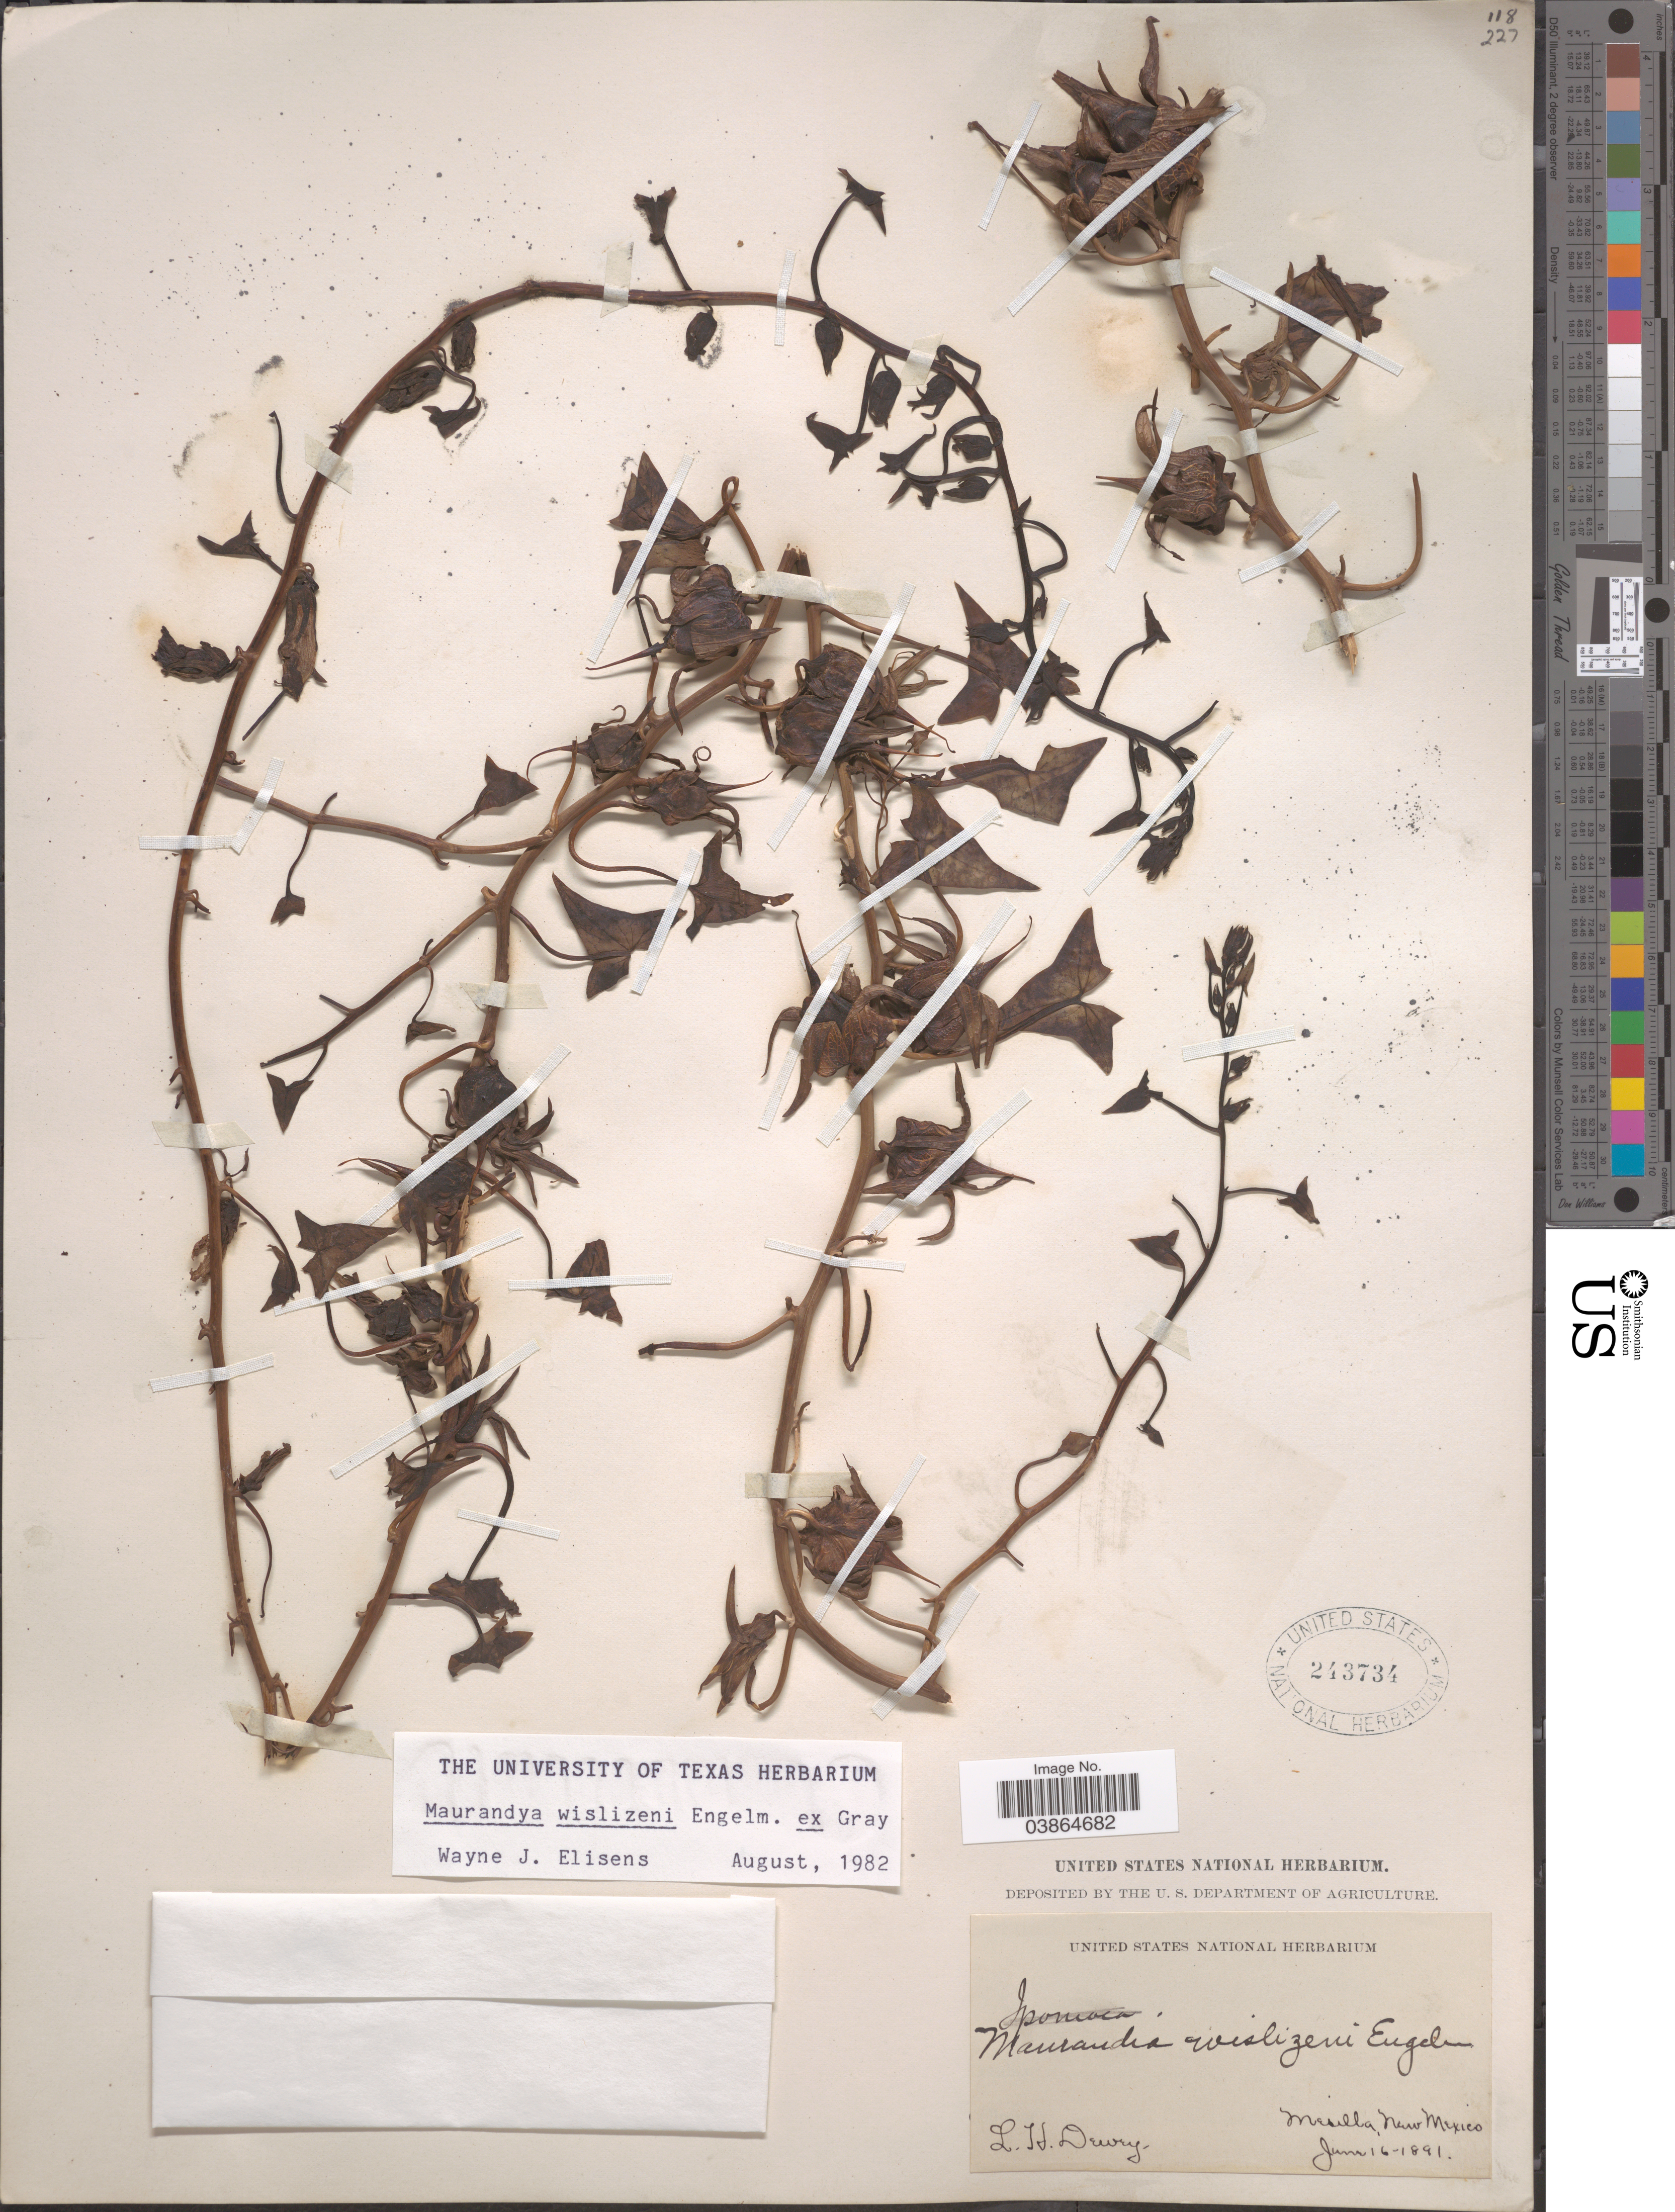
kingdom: Plantae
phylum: Tracheophyta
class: Magnoliopsida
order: Lamiales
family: Plantaginaceae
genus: Maurandya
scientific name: Maurandya wislizeni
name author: Engelm. ex A. Gray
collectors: L. H. Dewey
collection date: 1891-06-16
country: United States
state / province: New Mexico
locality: Mesilla.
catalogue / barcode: US 243734